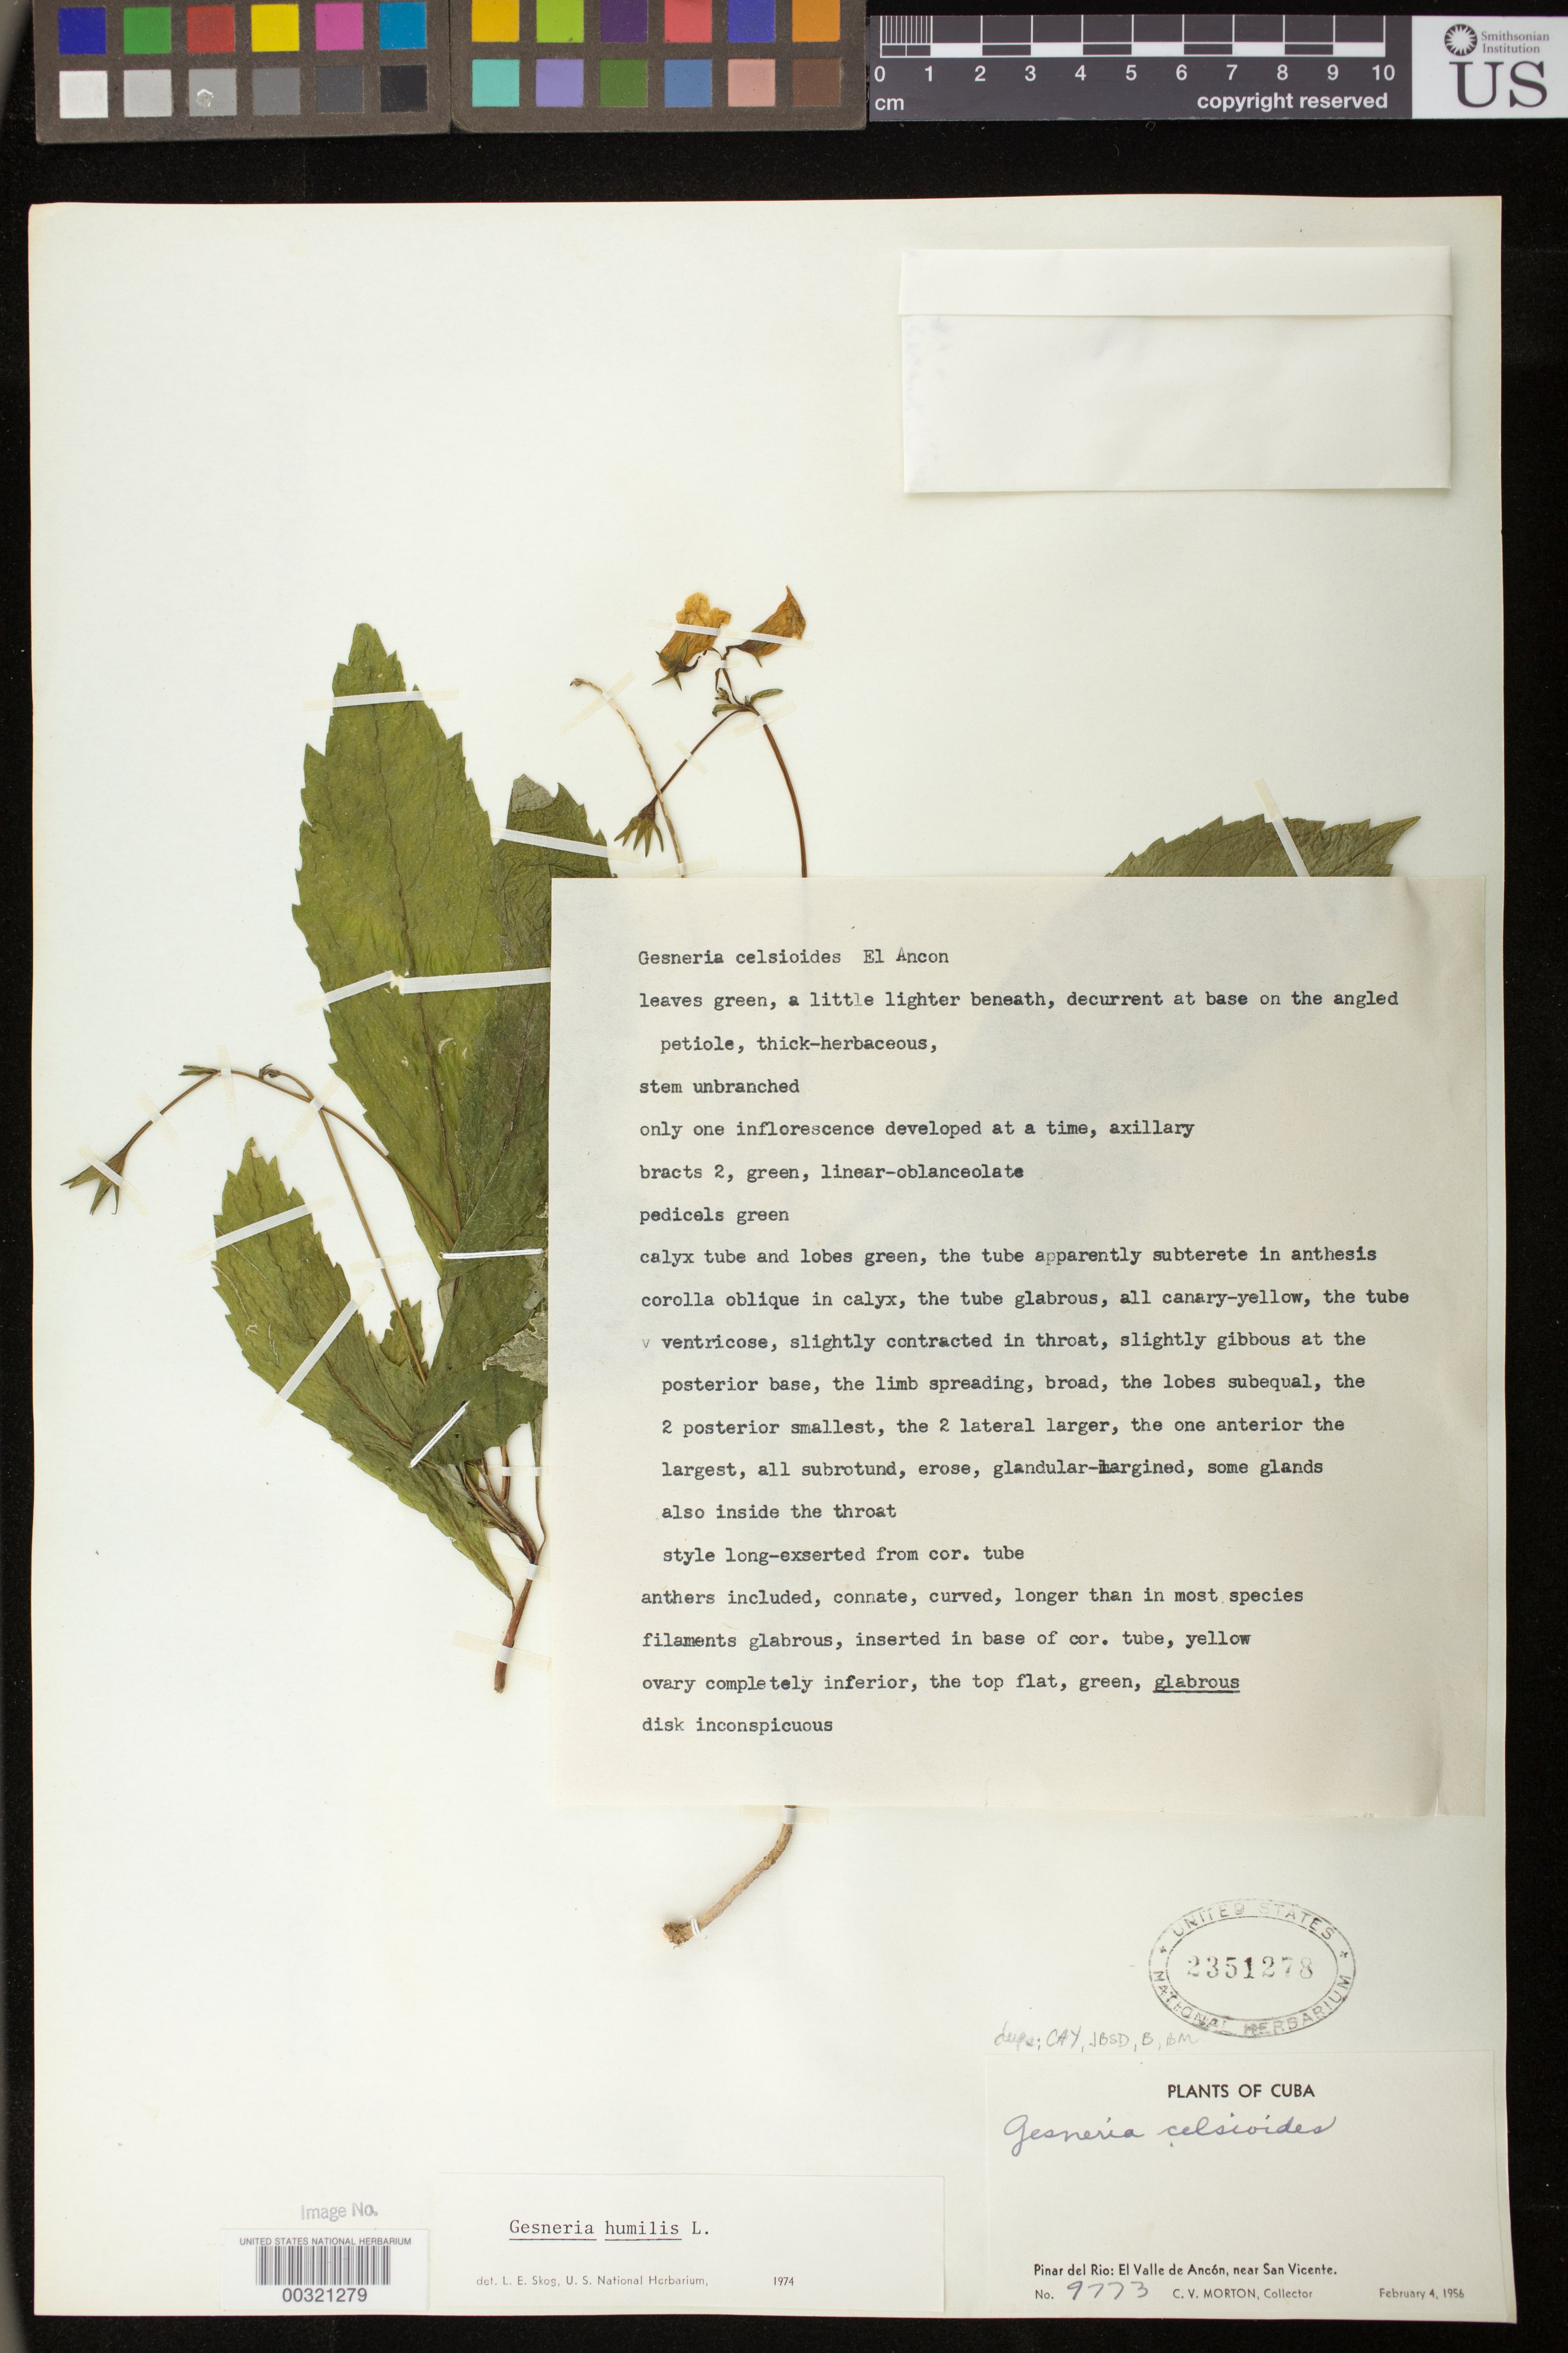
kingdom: Plantae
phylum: Tracheophyta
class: Magnoliopsida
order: Lamiales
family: Gesneriaceae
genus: Gesneria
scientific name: Gesneria humilis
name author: L.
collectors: C. V. Morton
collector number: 9773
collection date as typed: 04 Feb 1956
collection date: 1956-02-04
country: Cuba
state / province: Pinar del Rio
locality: El Valle de Ancón, near San Vicente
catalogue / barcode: US 2351278